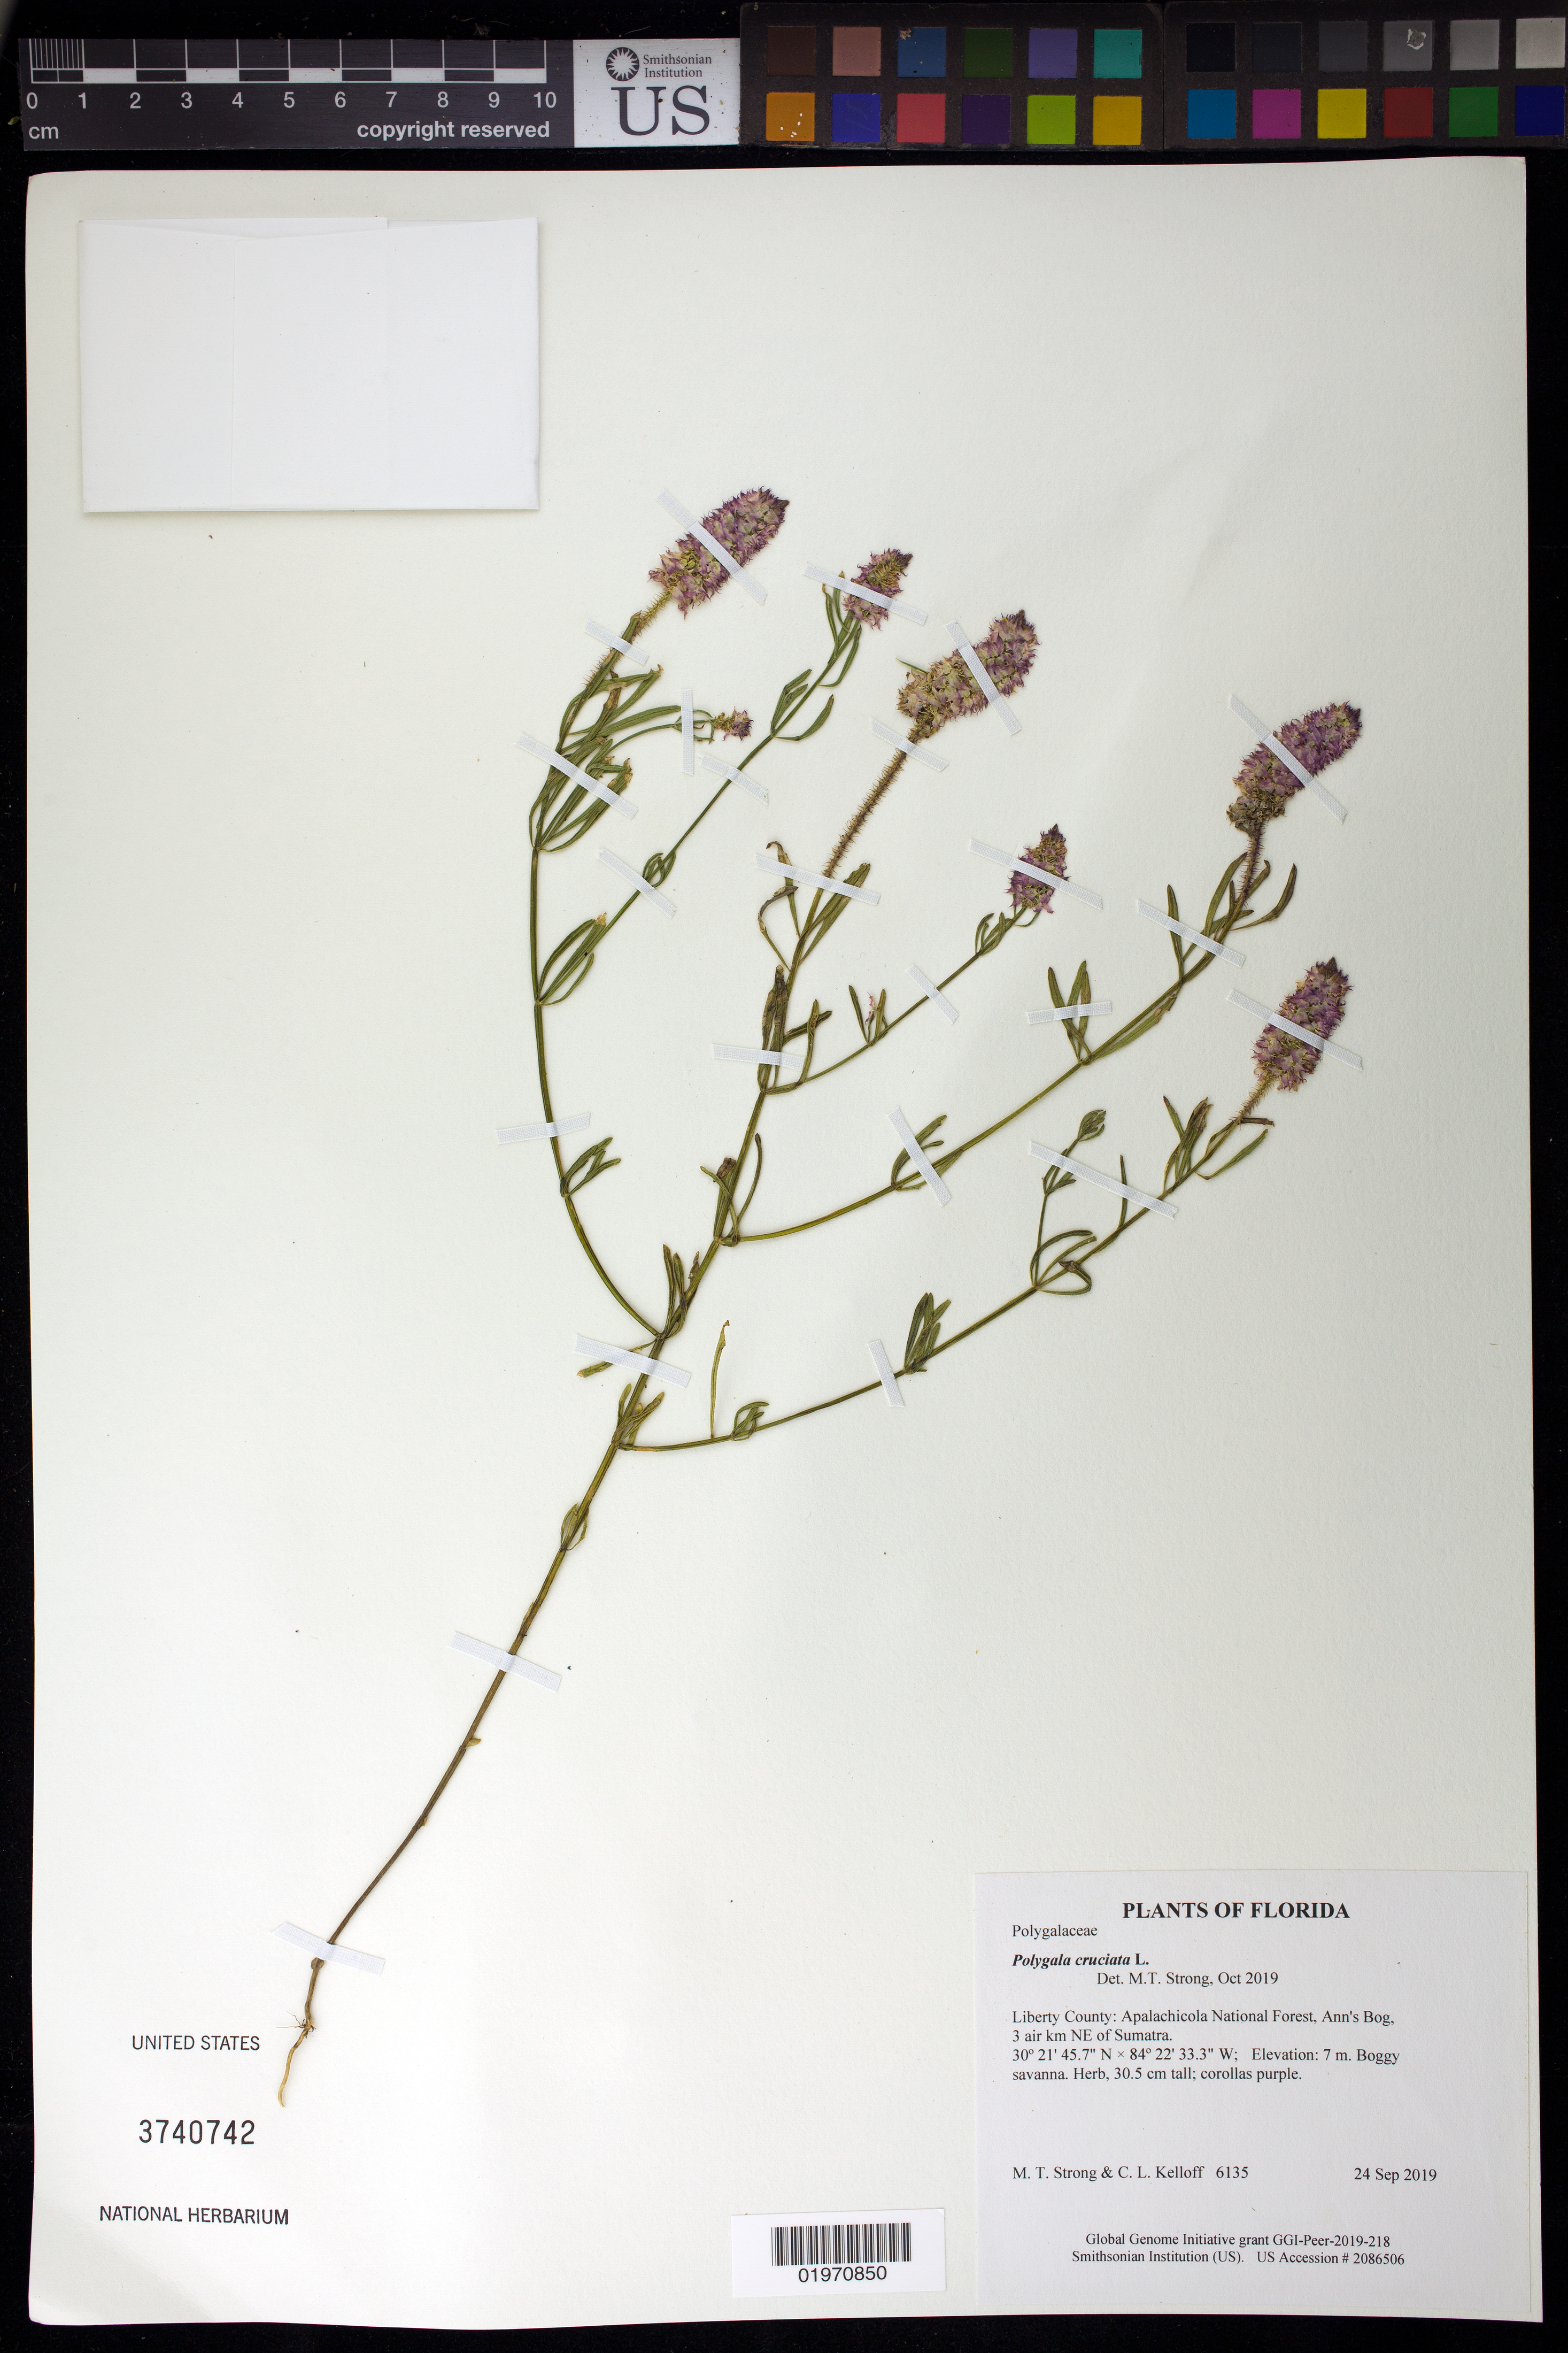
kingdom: Plantae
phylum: Tracheophyta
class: Magnoliopsida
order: Fabales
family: Polygalaceae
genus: Polygala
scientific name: Polygala cruciata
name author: L.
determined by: Strong, Mark T., (BOT), Smithsonian Institution - National Museum of Natural History (UNITED STATES)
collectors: M. T. Strong & C. L. Kelloff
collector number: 6135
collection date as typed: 24 Sep 2019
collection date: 2019-09-24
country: United States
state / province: Florida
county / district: Liberty County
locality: Apalachicola National Forest, Ann's Bog, 3 air km NE of Sumatra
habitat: Boggy savanna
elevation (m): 7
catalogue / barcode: US 3740742